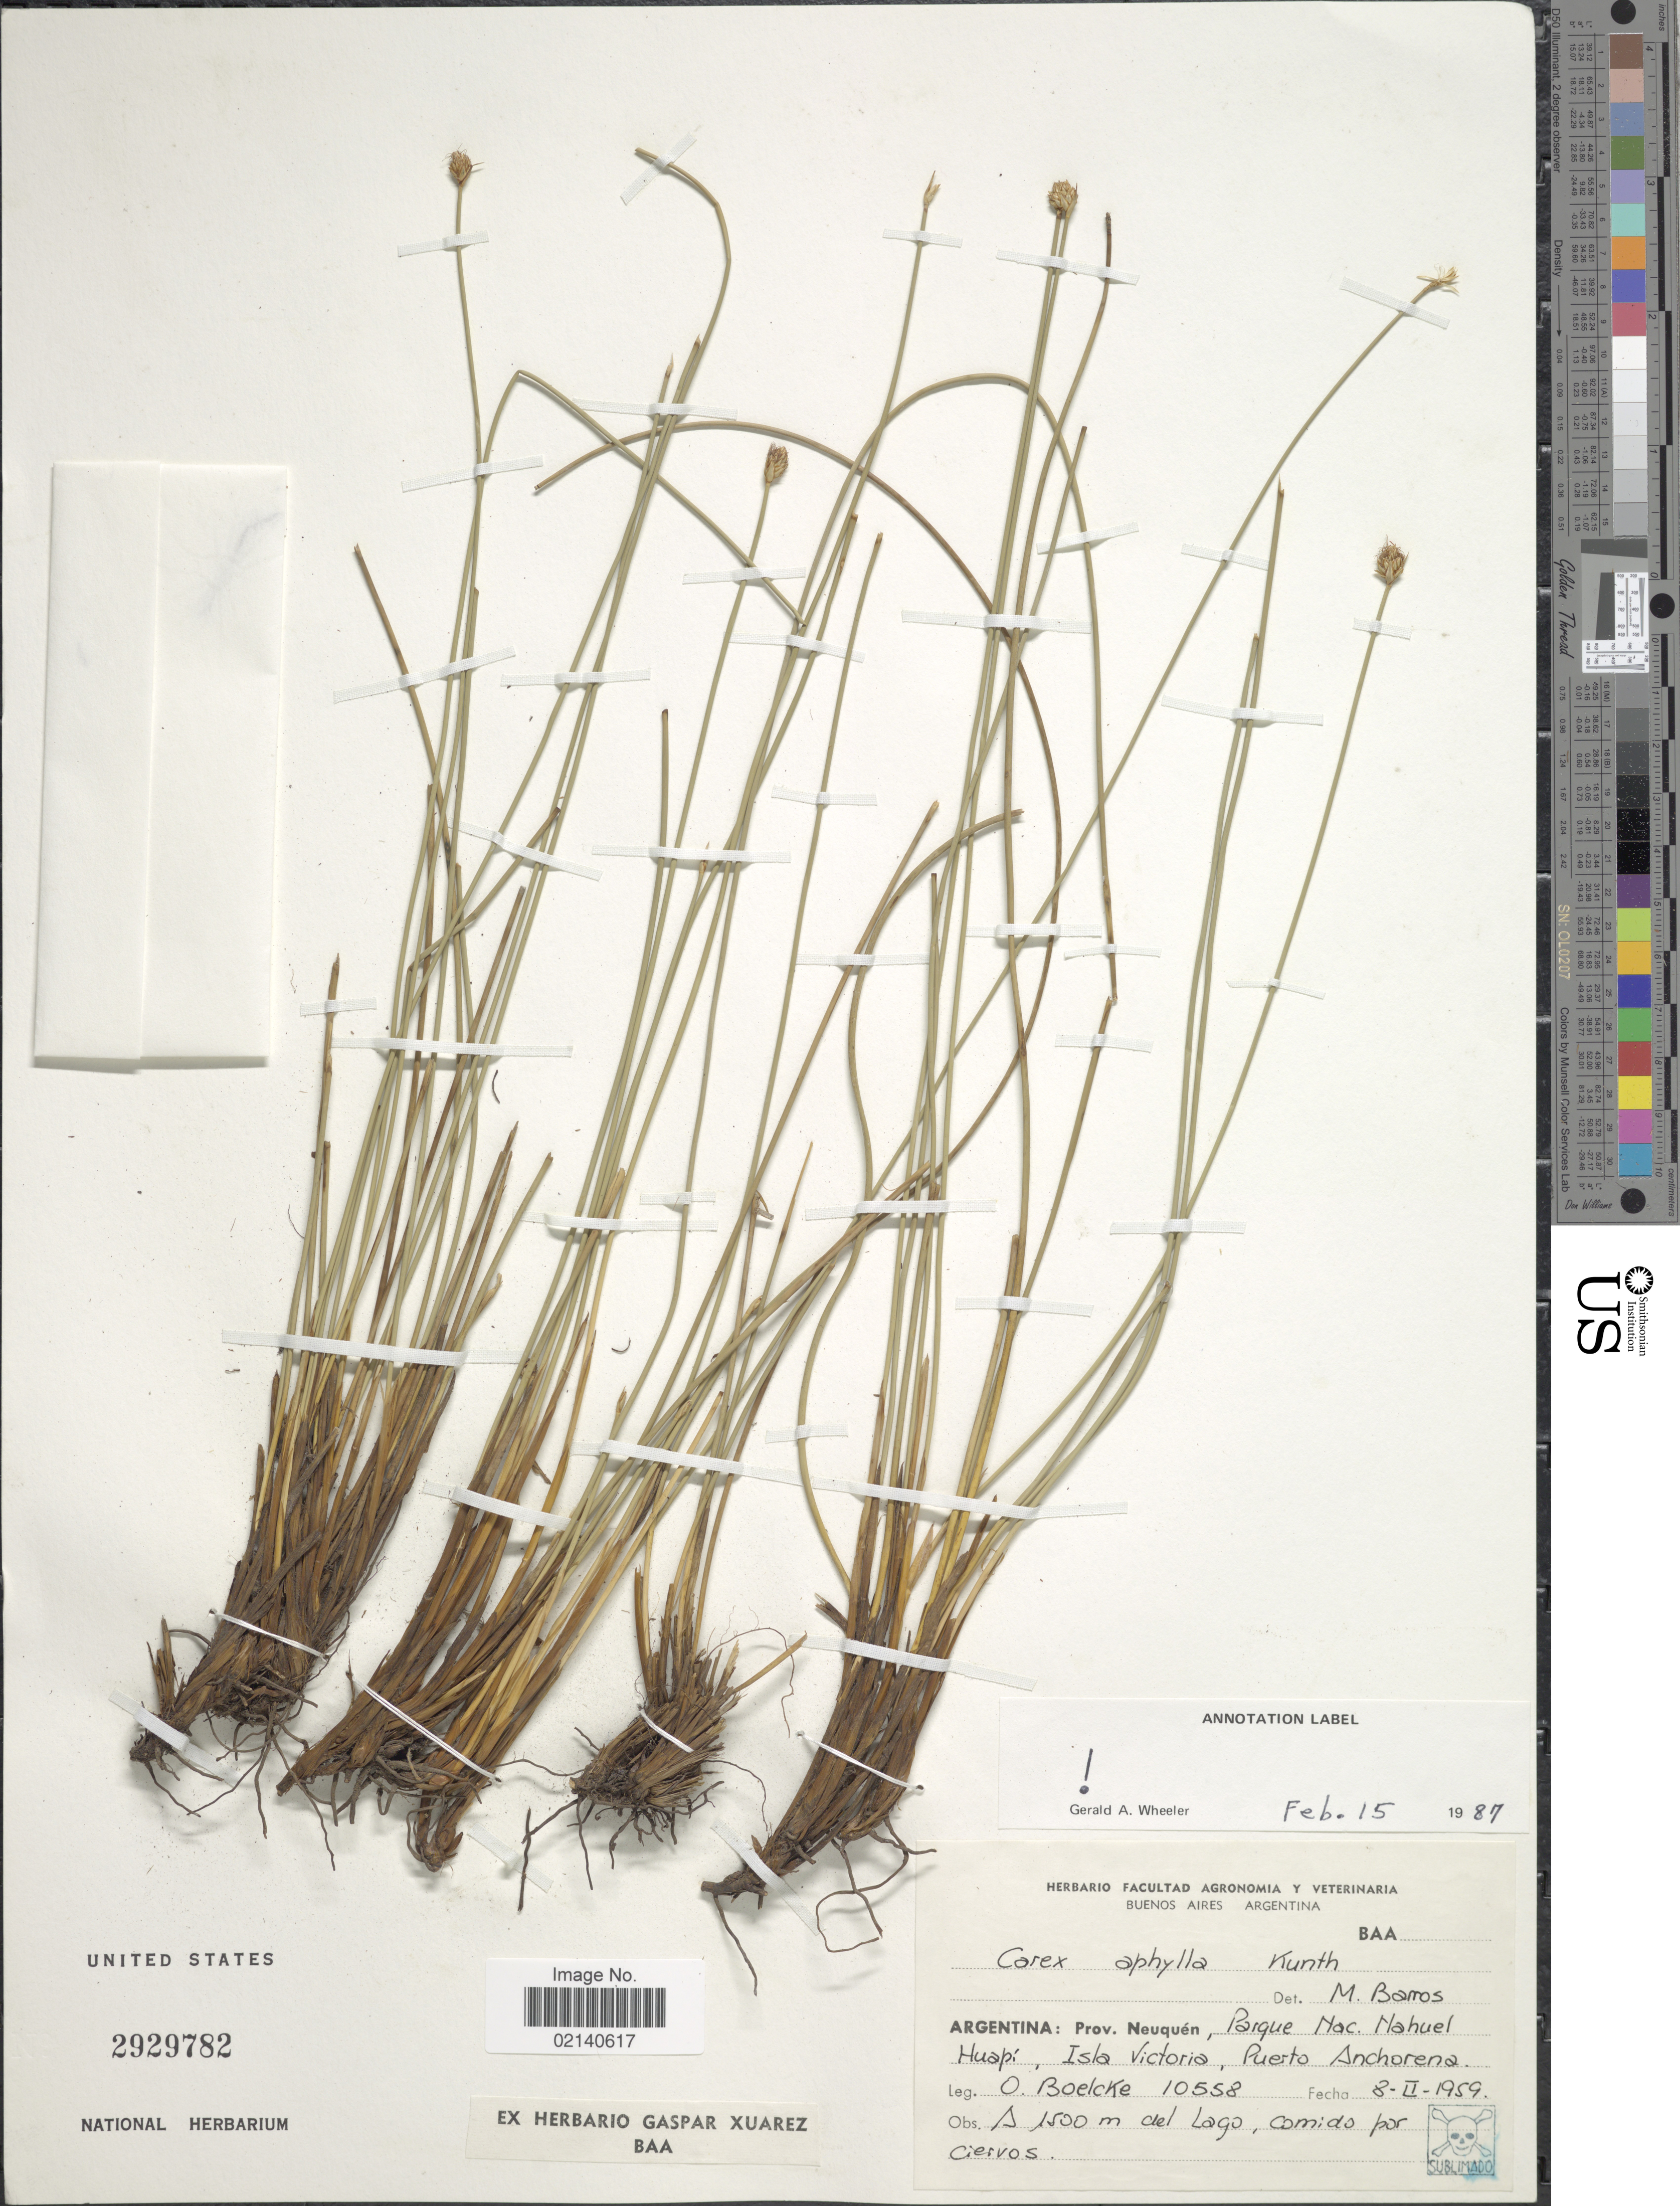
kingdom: Plantae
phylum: Tracheophyta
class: Liliopsida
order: Poales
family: Cyperaceae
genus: Carex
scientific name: Carex aphylla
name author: Kunth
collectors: O. Boelcke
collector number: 10558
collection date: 1959-02-08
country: Argentina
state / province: Neuquen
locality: Parque Nac. Nahuel Huap., Isla Victoria, Puerto Anchorena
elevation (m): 1500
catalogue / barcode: US 2929782